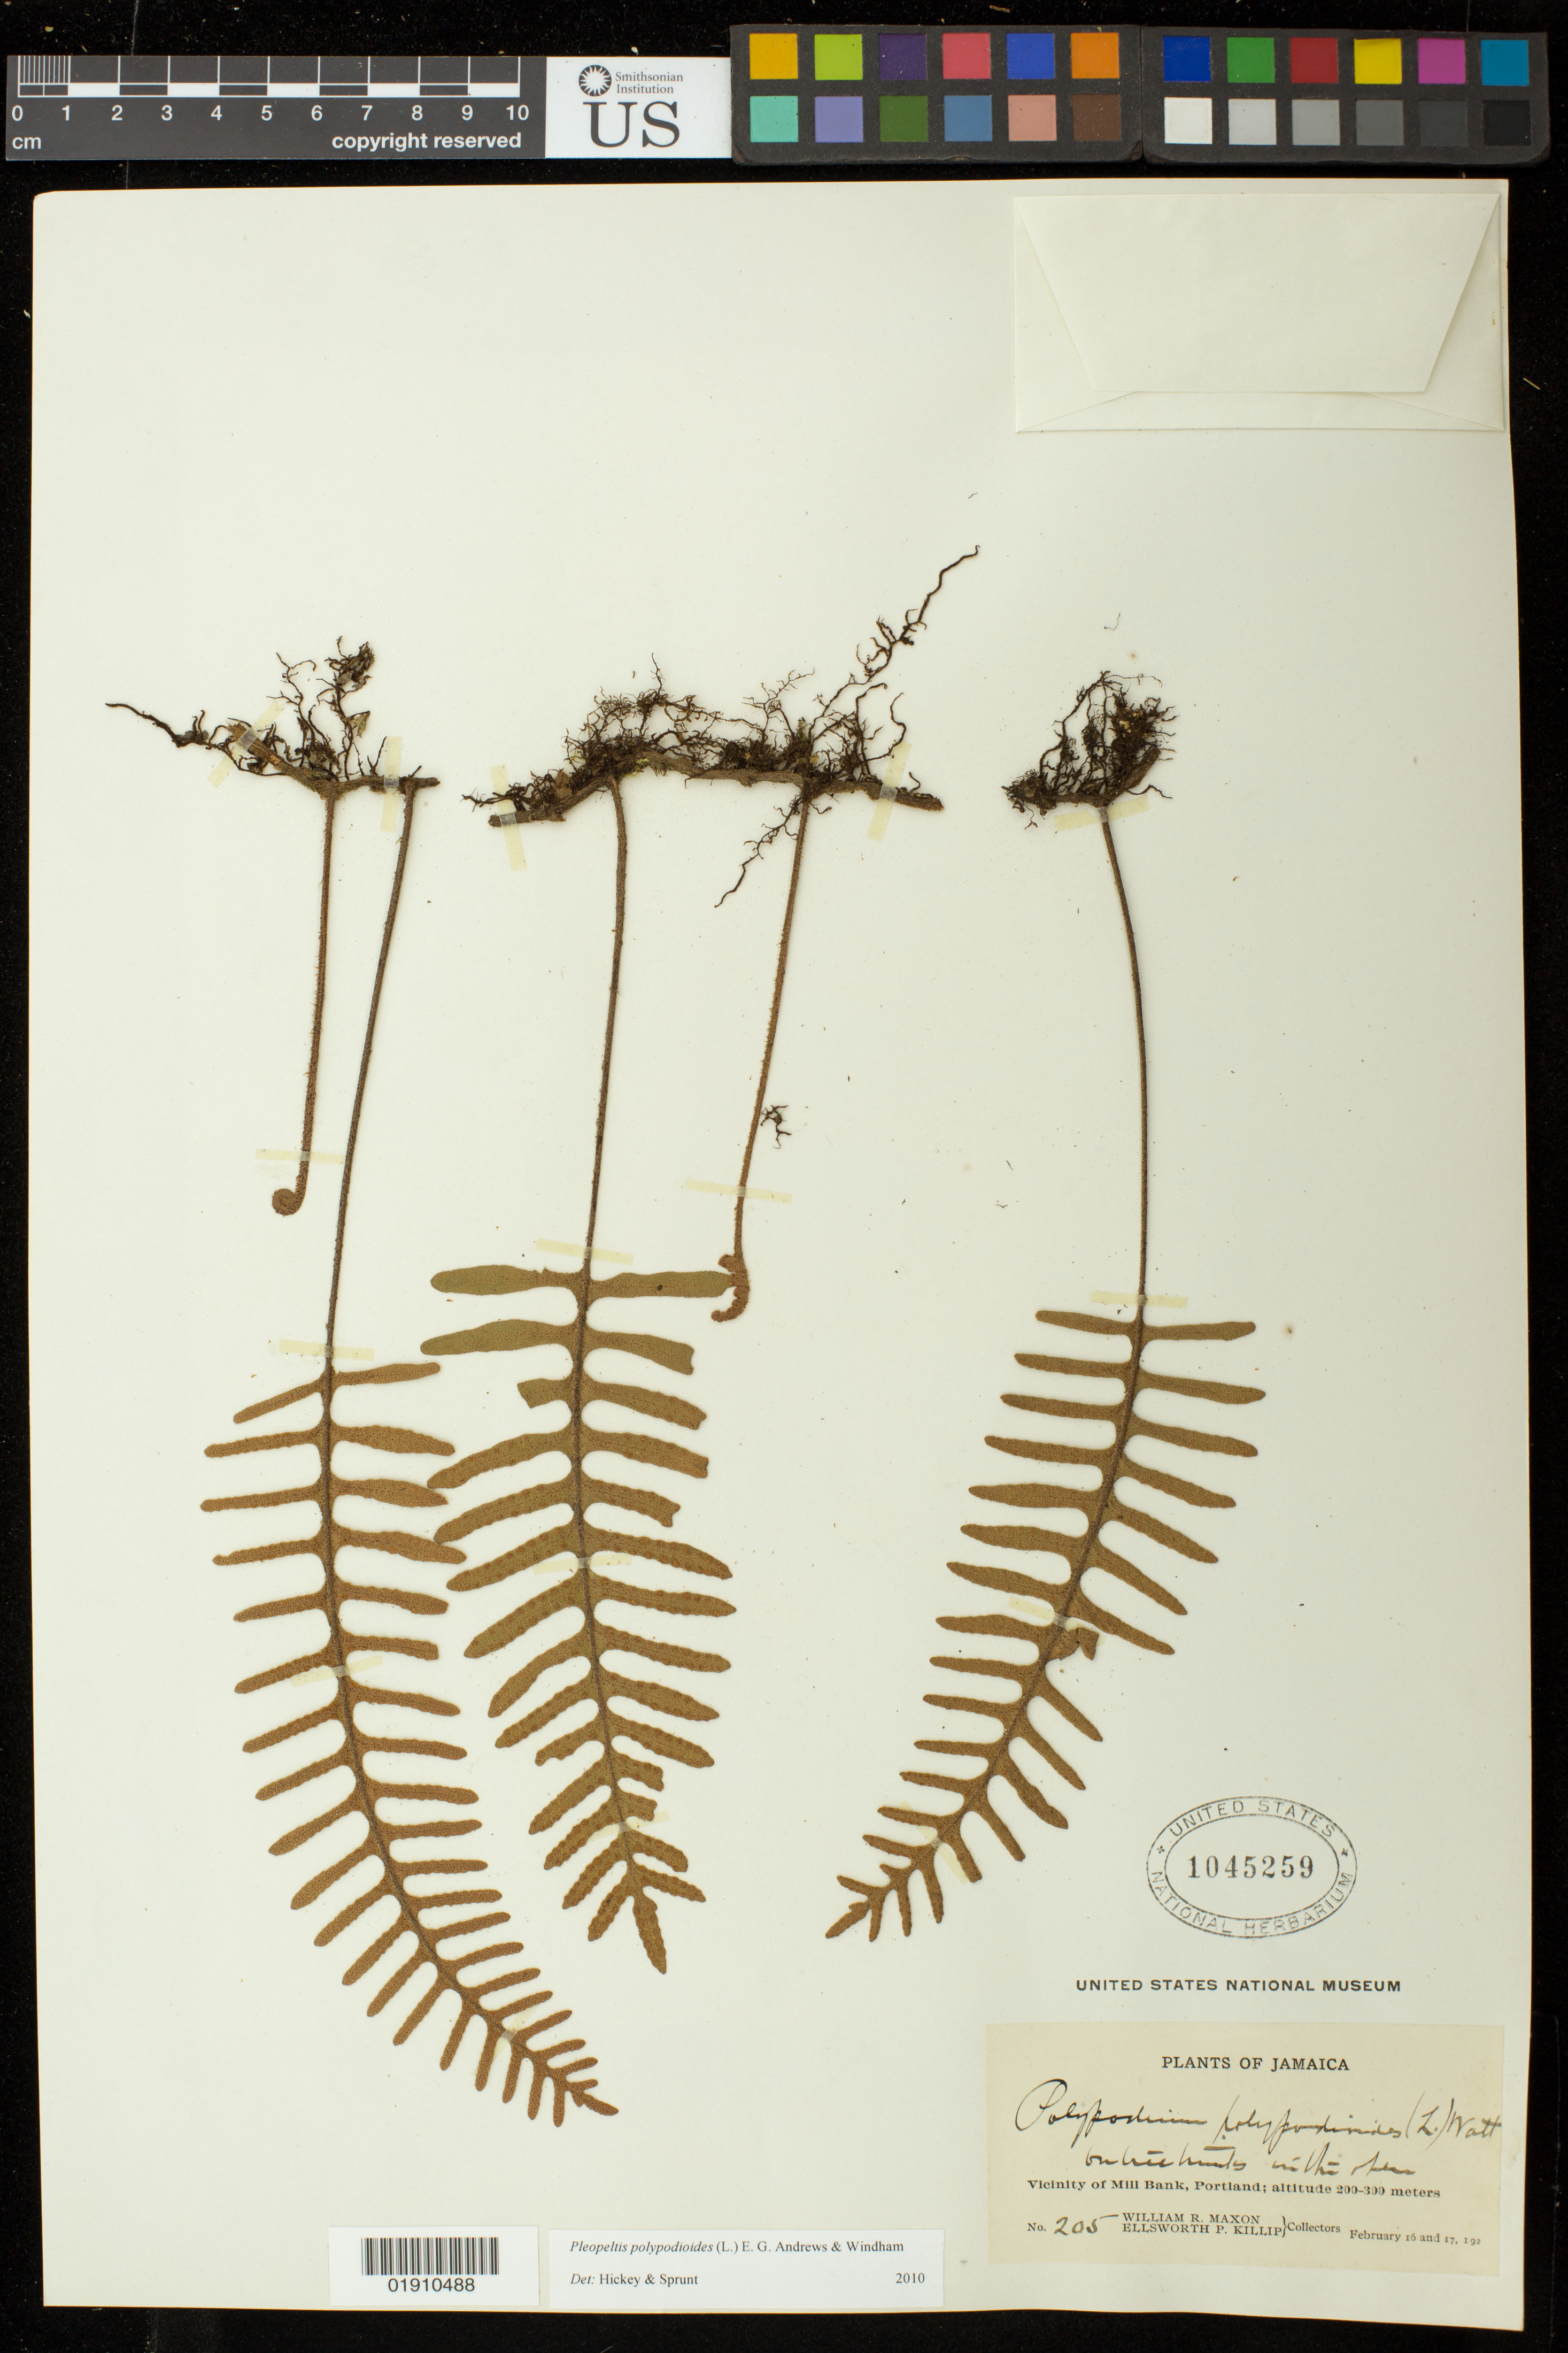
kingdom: Plantae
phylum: Tracheophyta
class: Polypodiopsida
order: Polypodiales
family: Polypodiaceae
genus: Pleopeltis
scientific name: Pleopeltis polypodioides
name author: (L.) E.G. Andrews & Windham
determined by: Sprunt, S. V.; Hickey, R. J.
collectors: W. R. Maxon & E. P. Killip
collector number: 205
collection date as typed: February 16 and 17, 192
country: Jamaica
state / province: Portland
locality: Vicinity of Mill Bank, Portland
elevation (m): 200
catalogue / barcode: US 1045259